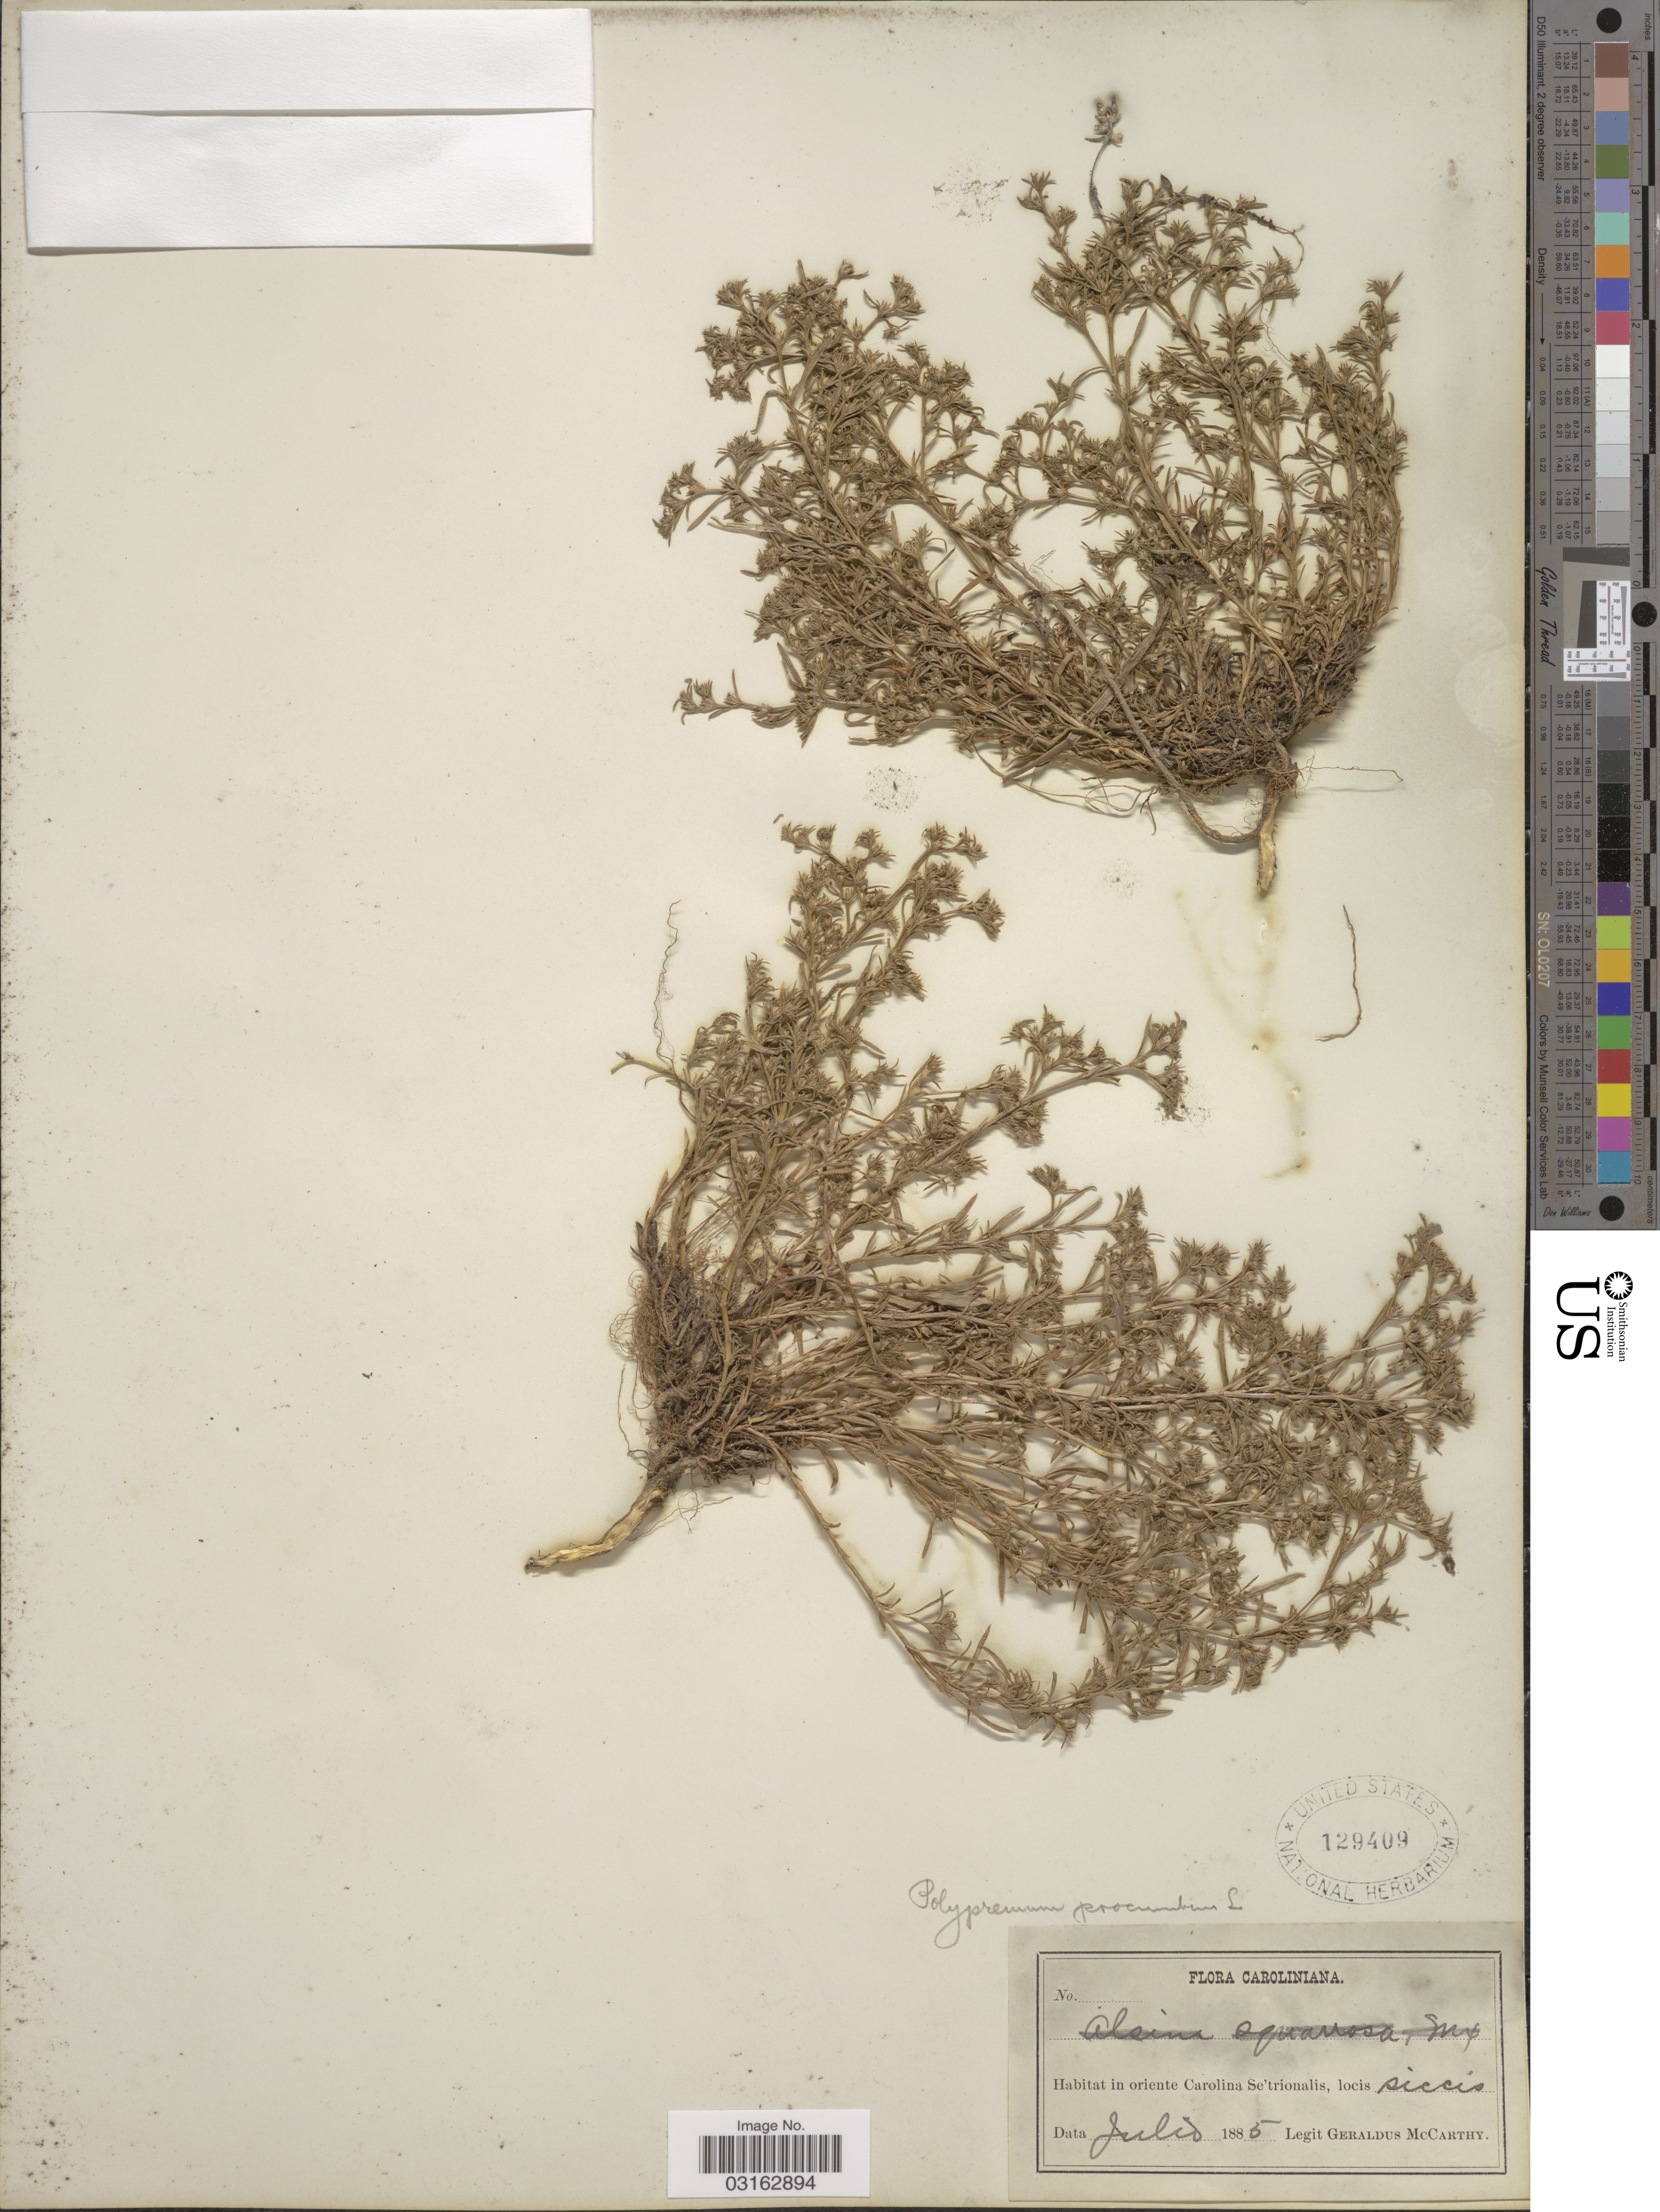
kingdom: Plantae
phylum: Tracheophyta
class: Magnoliopsida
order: Lamiales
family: Tetrachondraceae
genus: Polypremum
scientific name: Polypremum procumbens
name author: L.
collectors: M. McCarthy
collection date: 1885-07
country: United States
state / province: North Carolina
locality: Caroliniana. in oriente Carolina Se'trionalis, locis siccis.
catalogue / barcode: US 129409